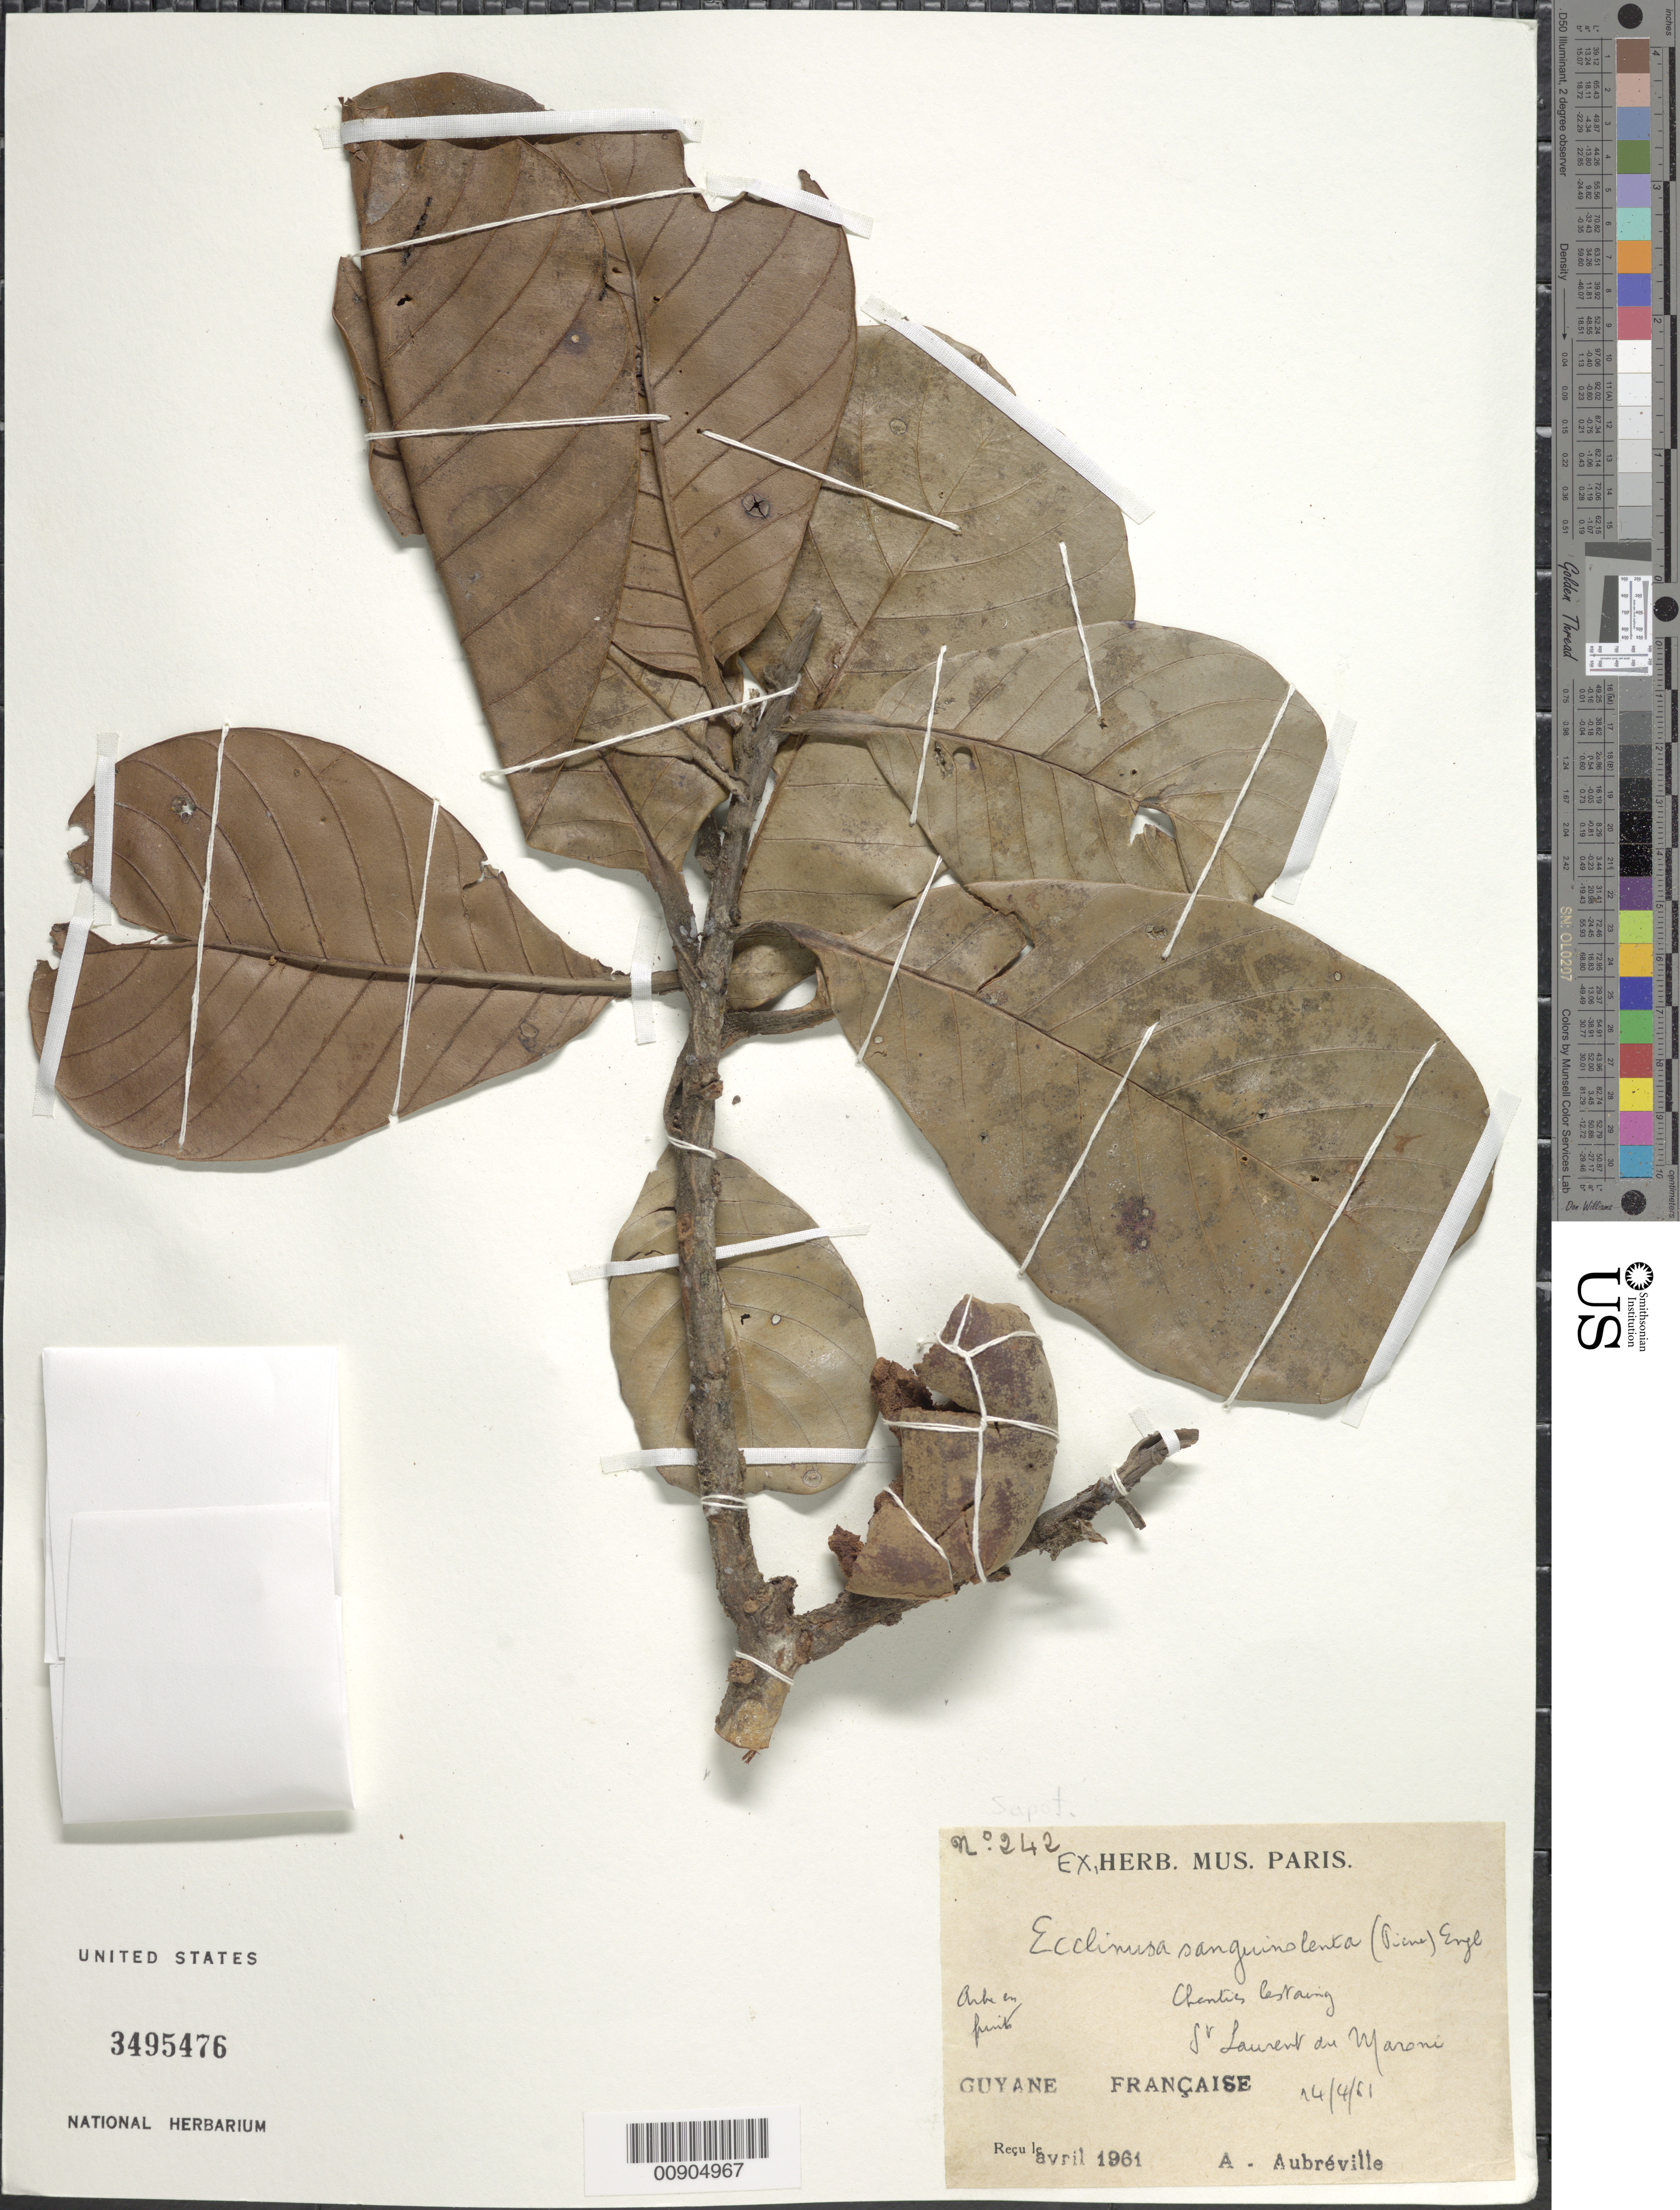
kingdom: Plantae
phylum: Tracheophyta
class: Magnoliopsida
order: Ericales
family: Sapotaceae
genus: Ecclinusa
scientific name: Ecclinusa sanguinolenta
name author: (Pierre) Engl.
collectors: A. Aubréville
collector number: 242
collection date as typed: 14-Apr-61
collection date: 1961-04-14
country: French Guiana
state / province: Cayenne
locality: St. Laurent du Maroni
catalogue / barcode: US 3495476